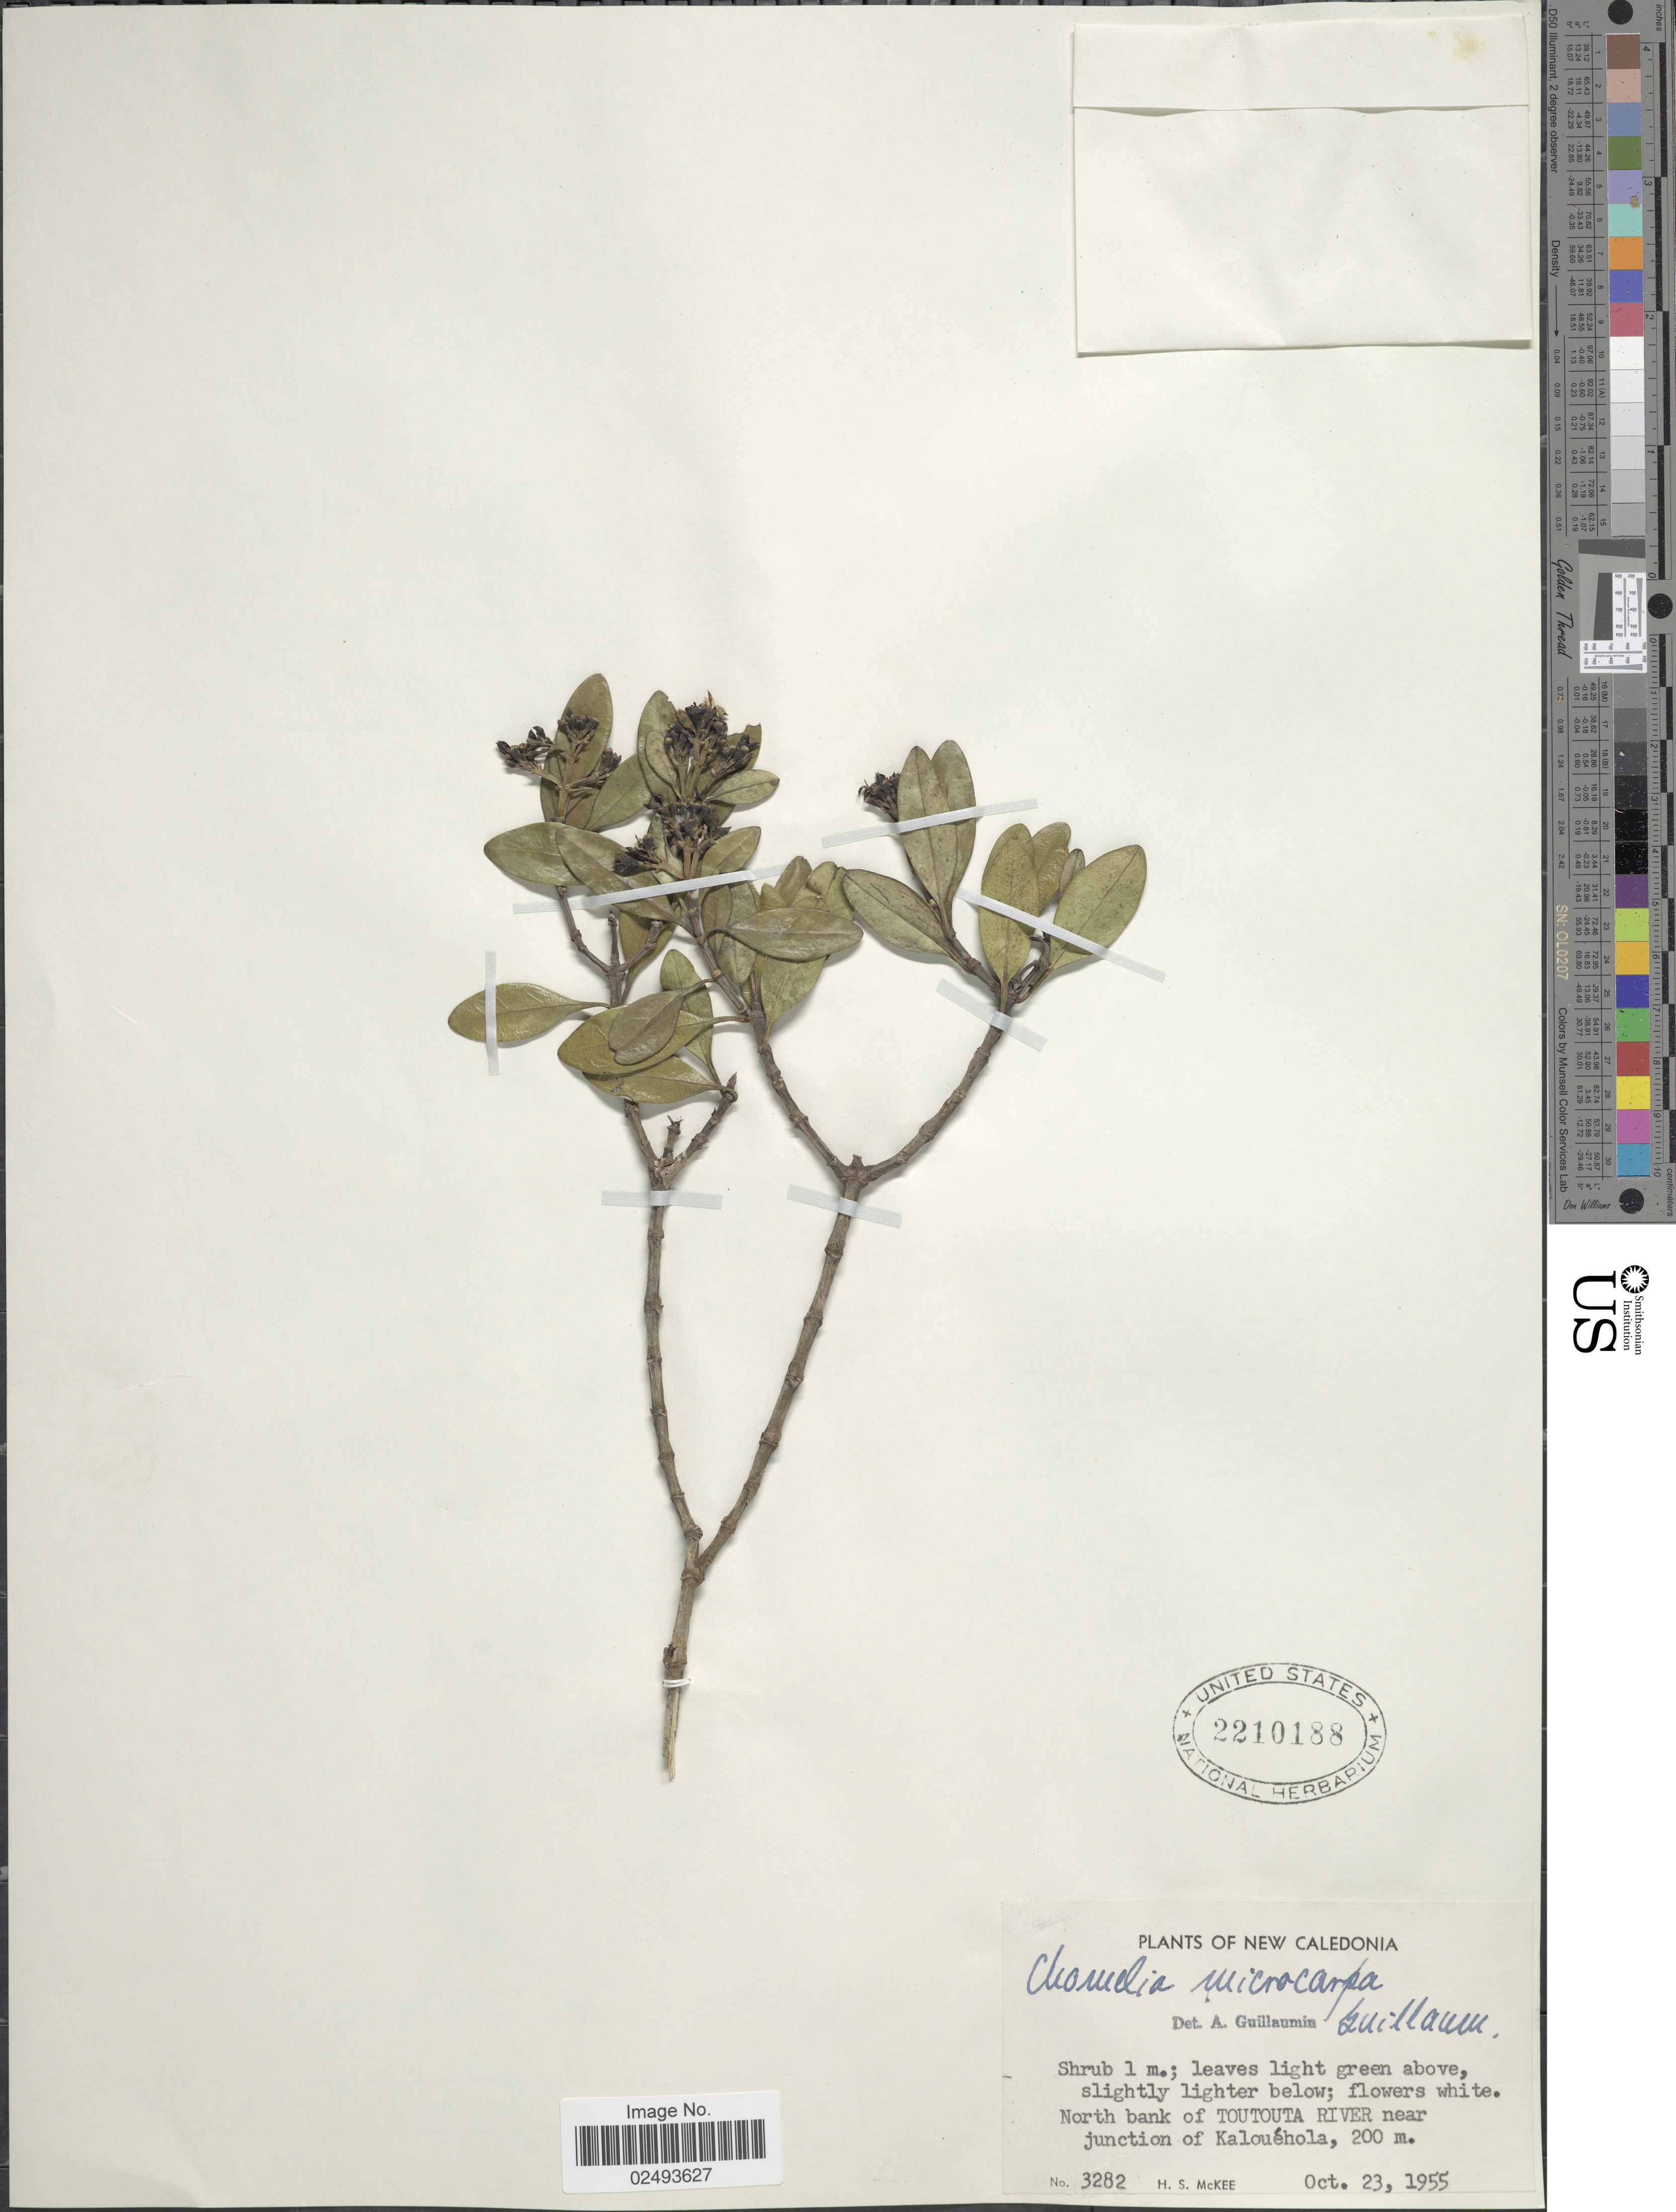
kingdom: Plantae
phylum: Tracheophyta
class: Magnoliopsida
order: Gentianales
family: Rubiaceae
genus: Tarenna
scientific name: Tarenna microcarpa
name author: (Guillaumin) Jérémie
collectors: H. S. McKee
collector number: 3282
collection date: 1955-10-23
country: New Caledonia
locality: North bank of Toutouta River near junction of Kalouehola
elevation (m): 200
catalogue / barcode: US 2210188